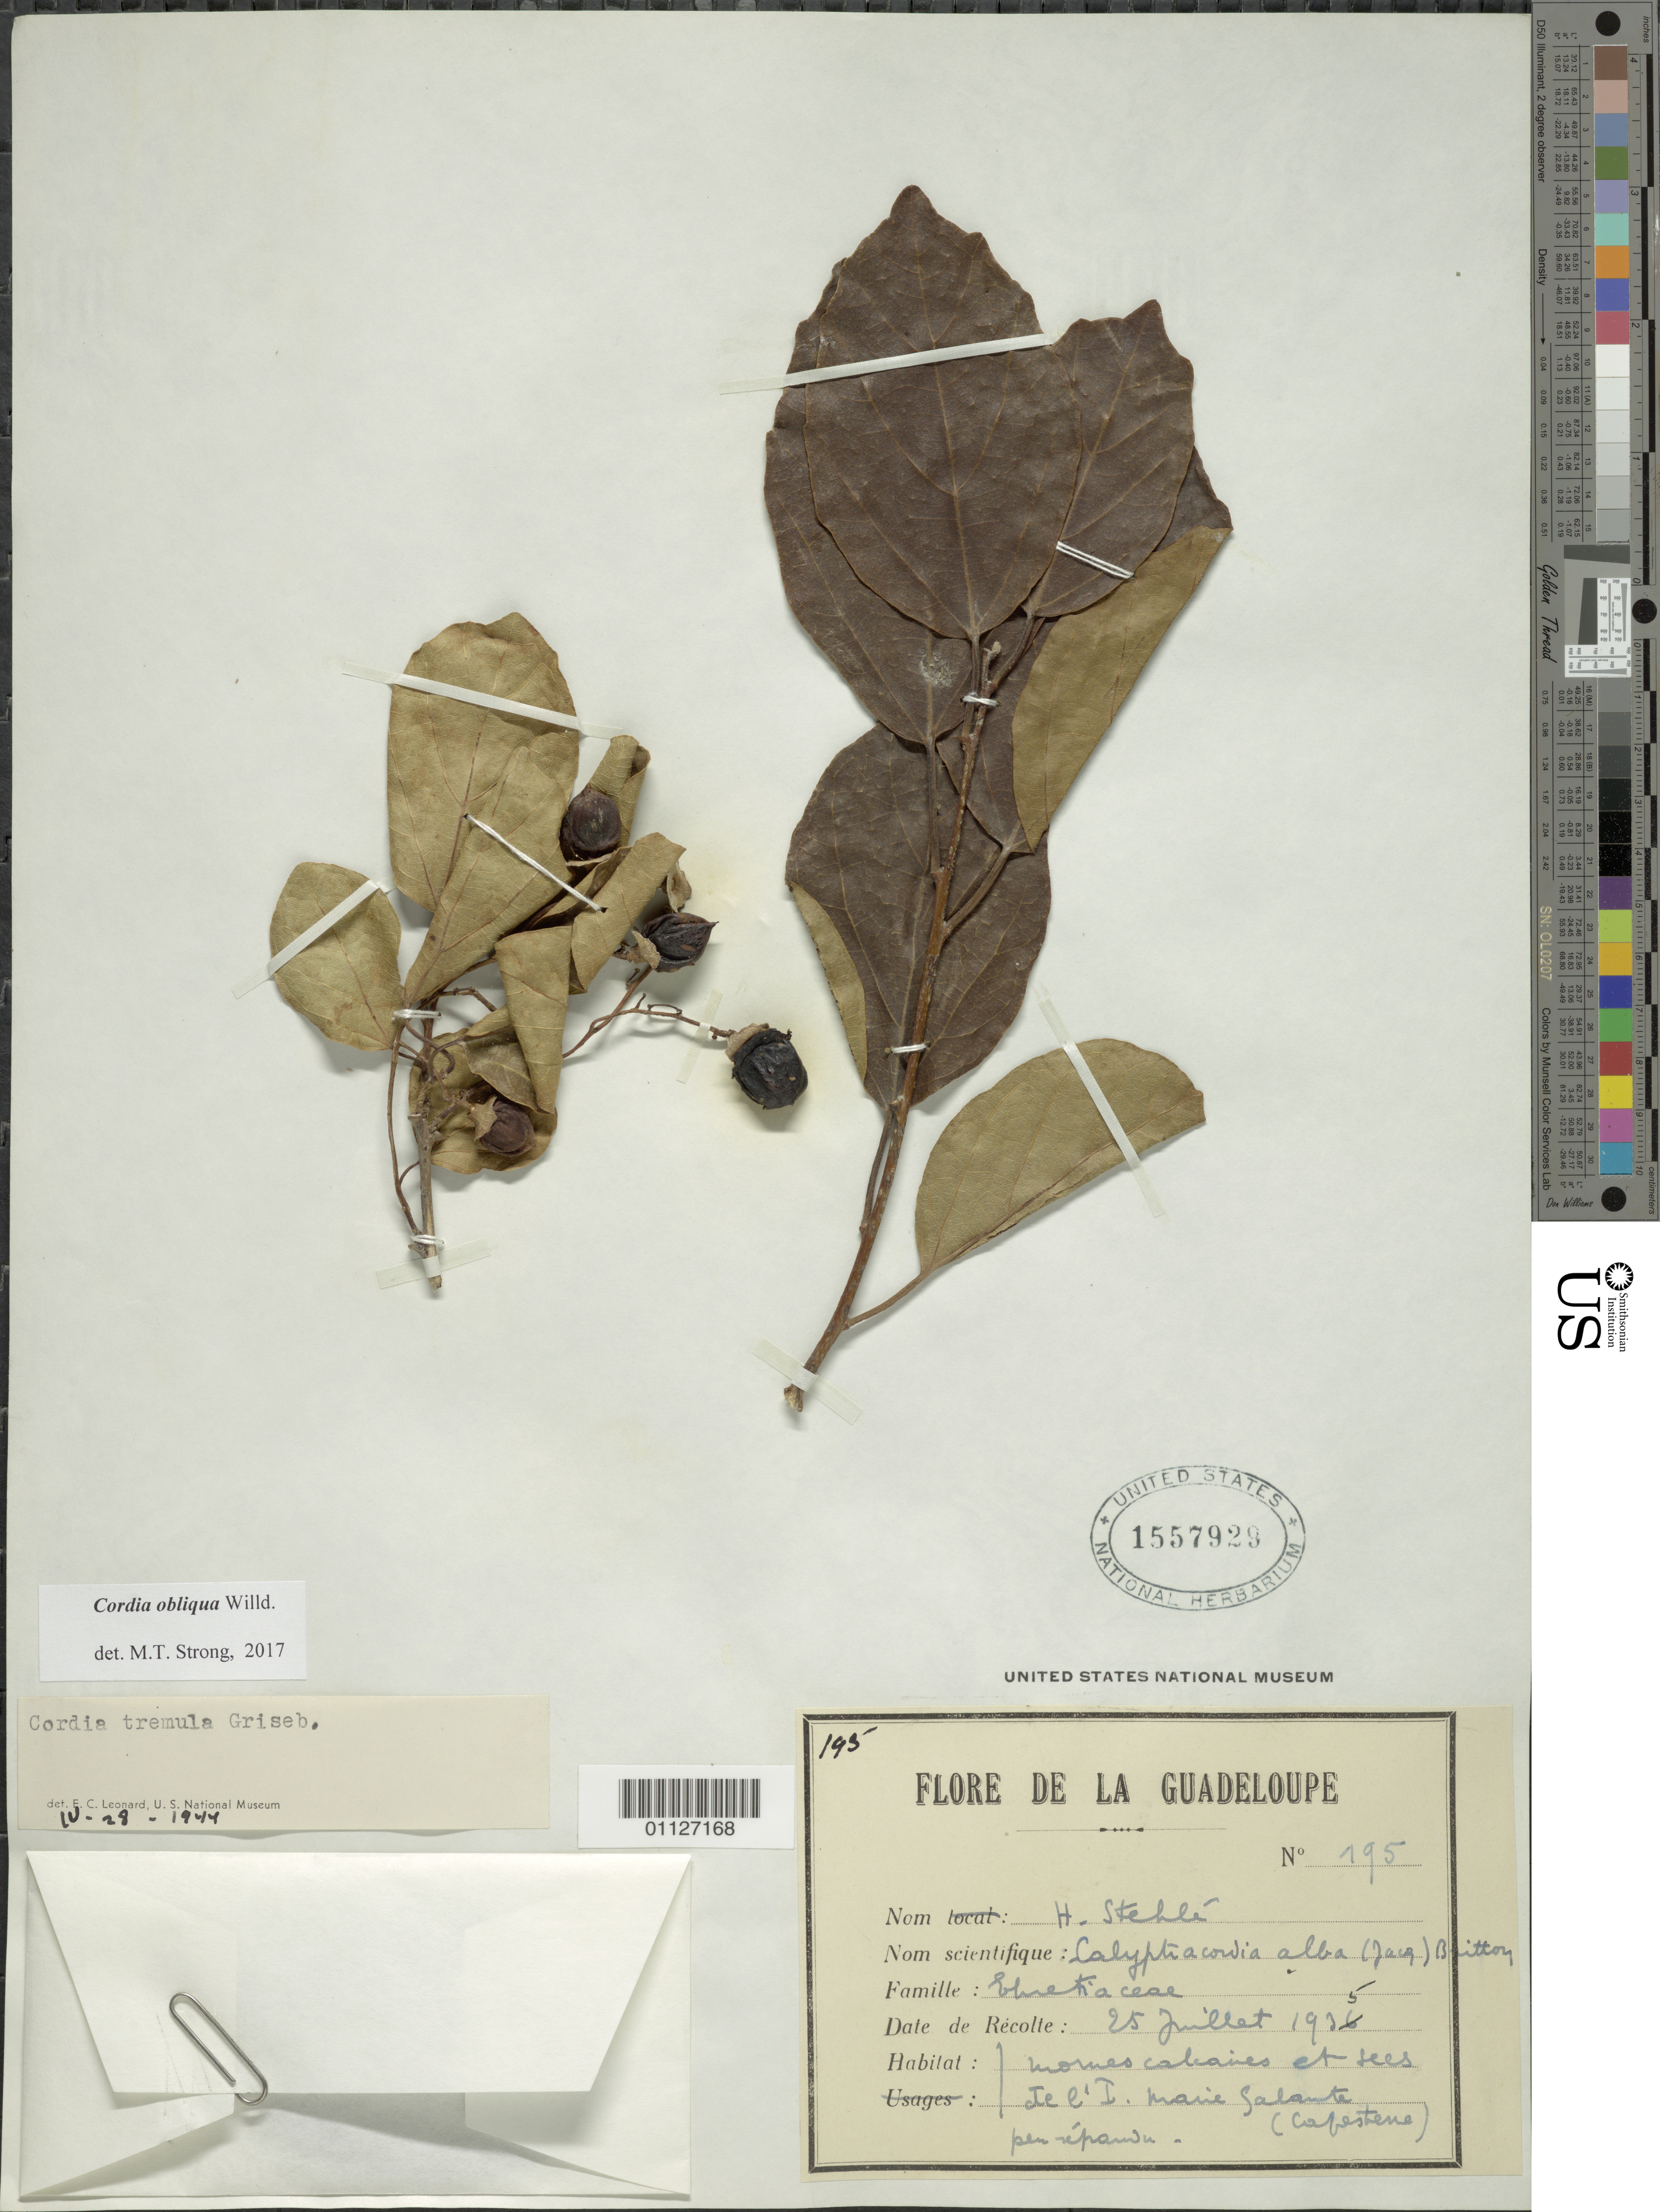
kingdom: Plantae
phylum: Tracheophyta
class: Magnoliopsida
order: Boraginales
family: Cordiaceae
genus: Cordia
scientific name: Cordia obliqua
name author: Willd.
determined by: Strong, M. T., (US), Smithsonian Institution - National Museum of Natural History (UNITED STATES)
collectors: H. Stehlé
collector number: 195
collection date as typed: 25 Jul 1935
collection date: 1935-07-25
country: Guadeloupe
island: Marie Galante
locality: Mornes calcaires et secs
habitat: Mornes caleaines et sees; peu répandu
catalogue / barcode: US 1557929